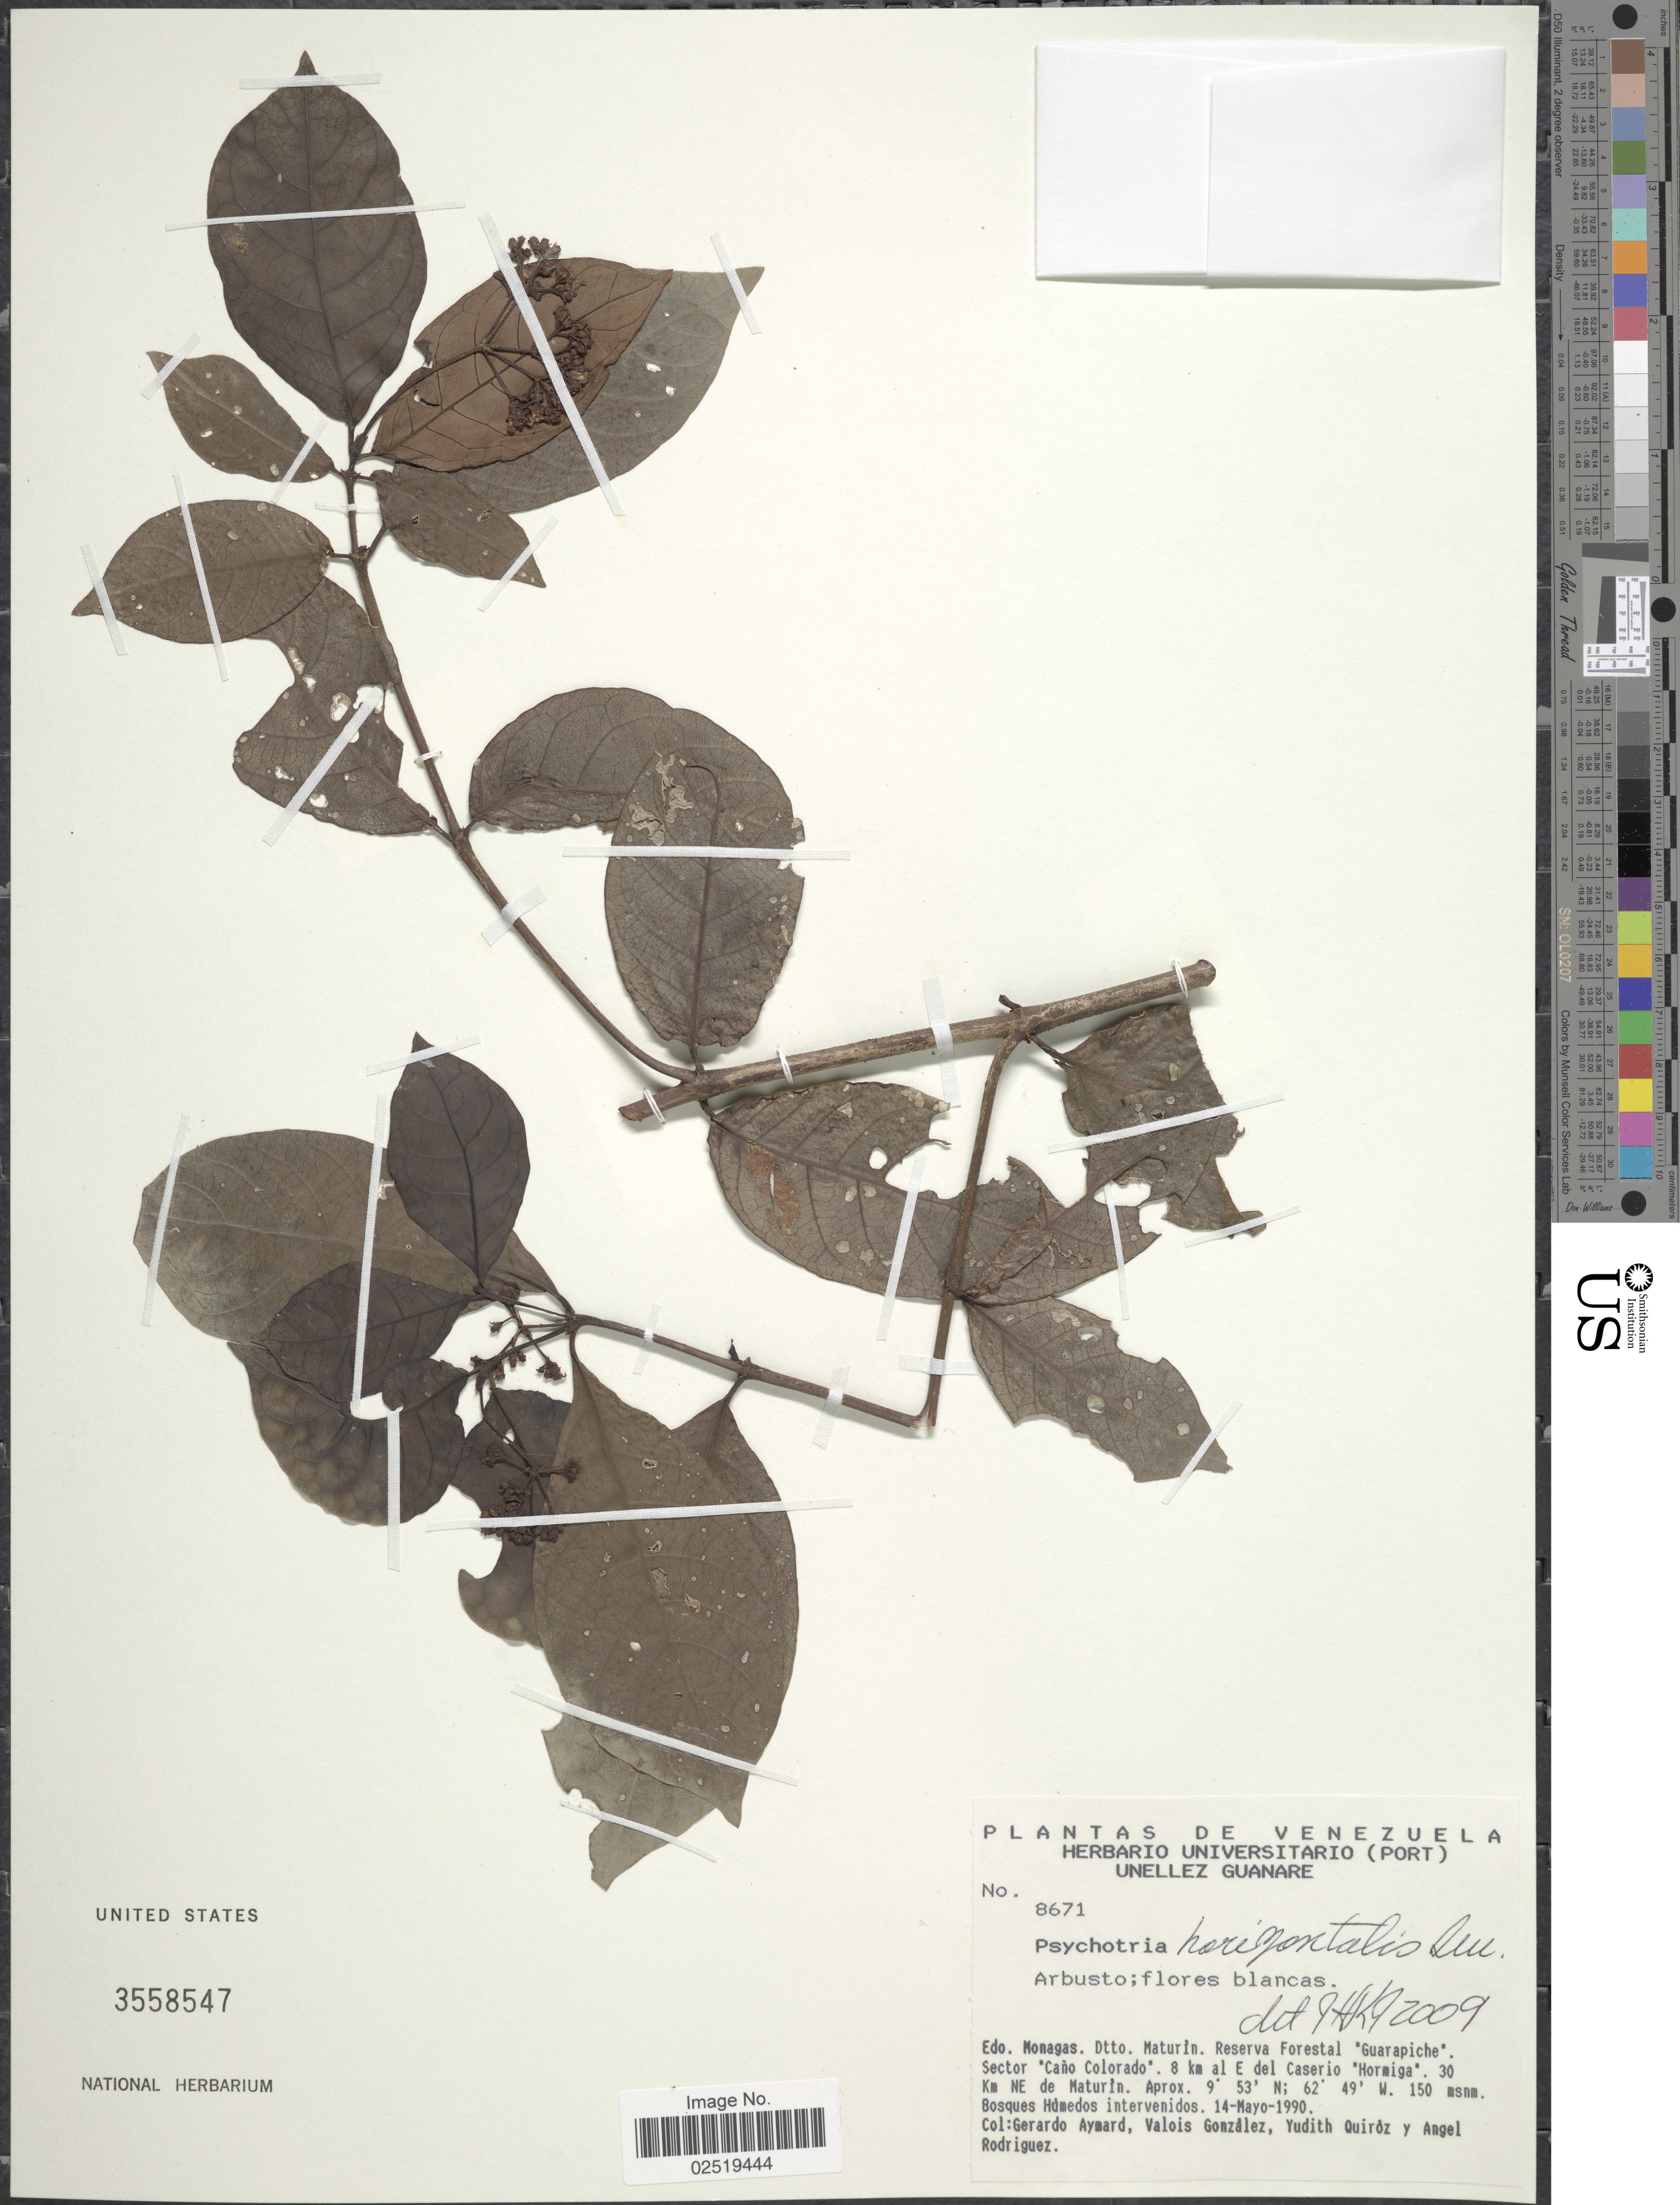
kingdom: Plantae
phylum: Tracheophyta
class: Magnoliopsida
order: Gentianales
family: Rubiaceae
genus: Psychotria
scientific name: Psychotria horizontalis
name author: Sw.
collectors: G. A. Aymard, V. González, Y. Quiróz & A. Rodriguez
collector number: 8671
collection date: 1990-05-14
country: Venezuela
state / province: Monagas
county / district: Maturin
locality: Dtto. Maturin, Reserva Forestal "Guarapiche", Sector "Cano Colorado", 8 km al E del Caserio "Hormiga", 30 Km NE de Maturin, Bosques Humedos intervenidos.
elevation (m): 150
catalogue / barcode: US 3558547